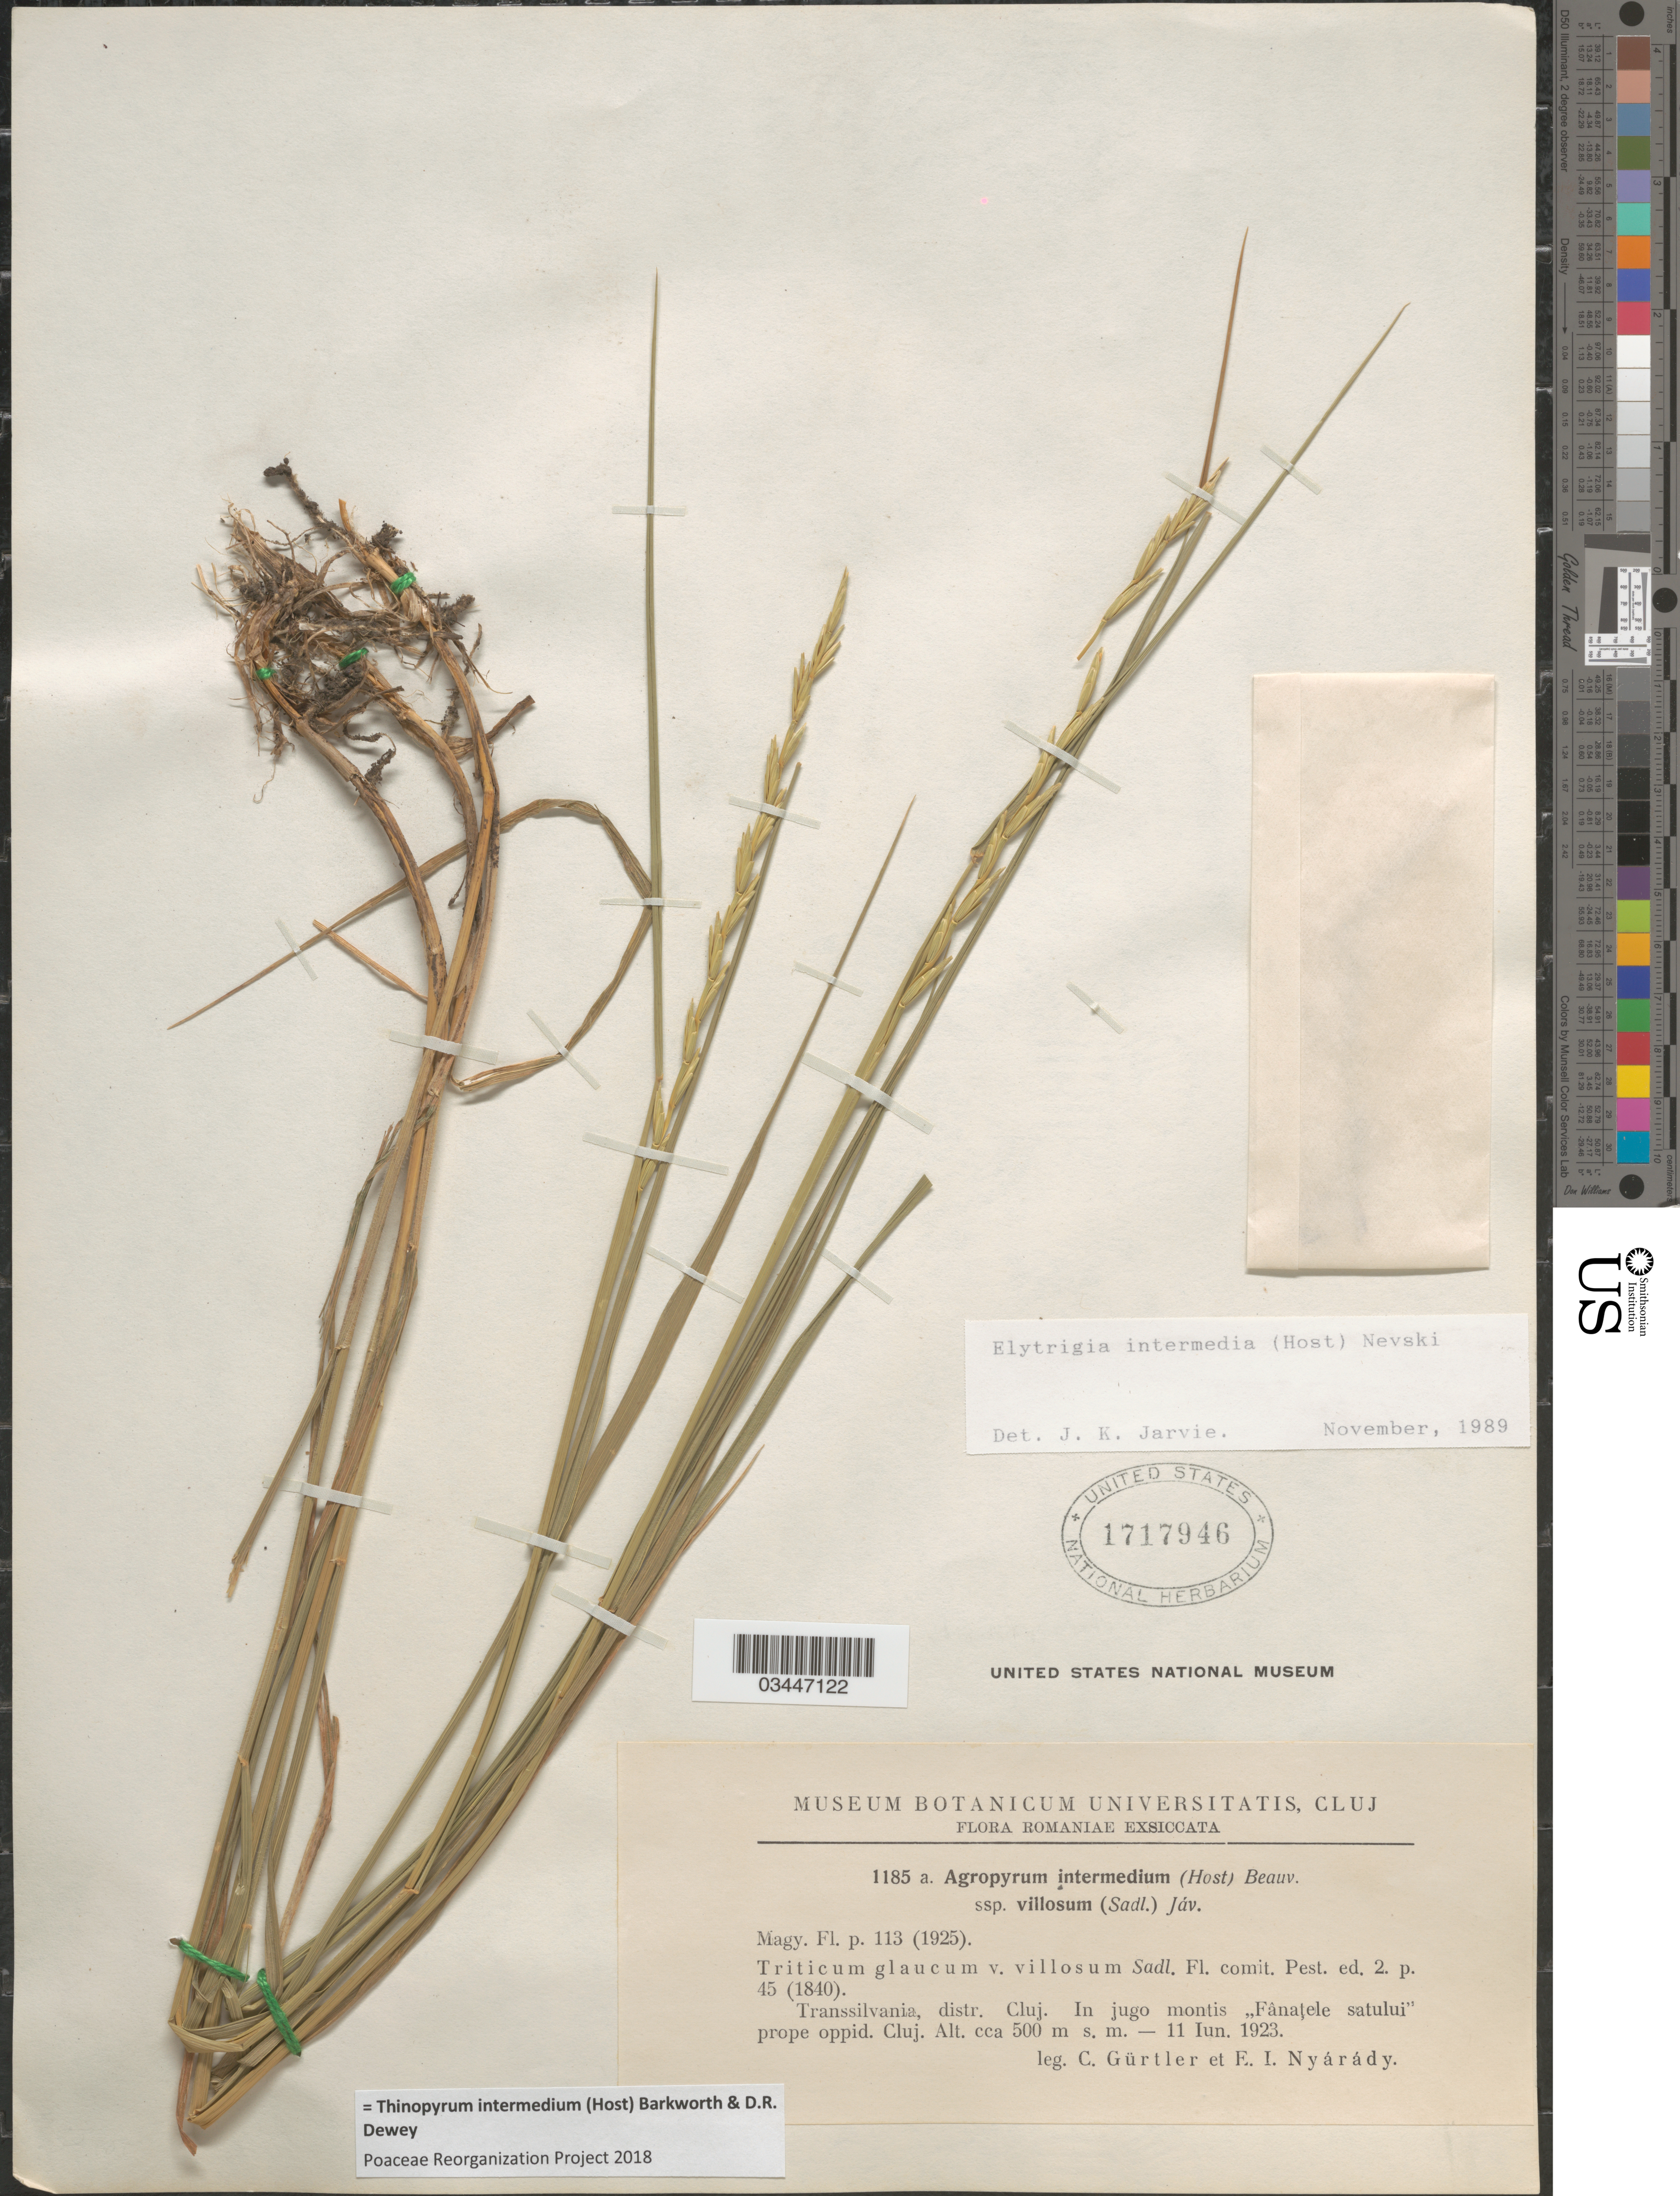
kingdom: Plantae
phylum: Tracheophyta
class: Liliopsida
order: Poales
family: Poaceae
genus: Thinopyrum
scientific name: Thinopyrum intermedium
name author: (Host) Barkworth & Dewey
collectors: C. Gürtler & E. Nyárády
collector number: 1185a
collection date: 1923-06-11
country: Romania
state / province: Cluj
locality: Romaniae. Transsilvania, distr. Cluj. In jugo montis "Fânaţele satului" prope oppidi. Cluj.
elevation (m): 500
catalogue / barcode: US 1717946